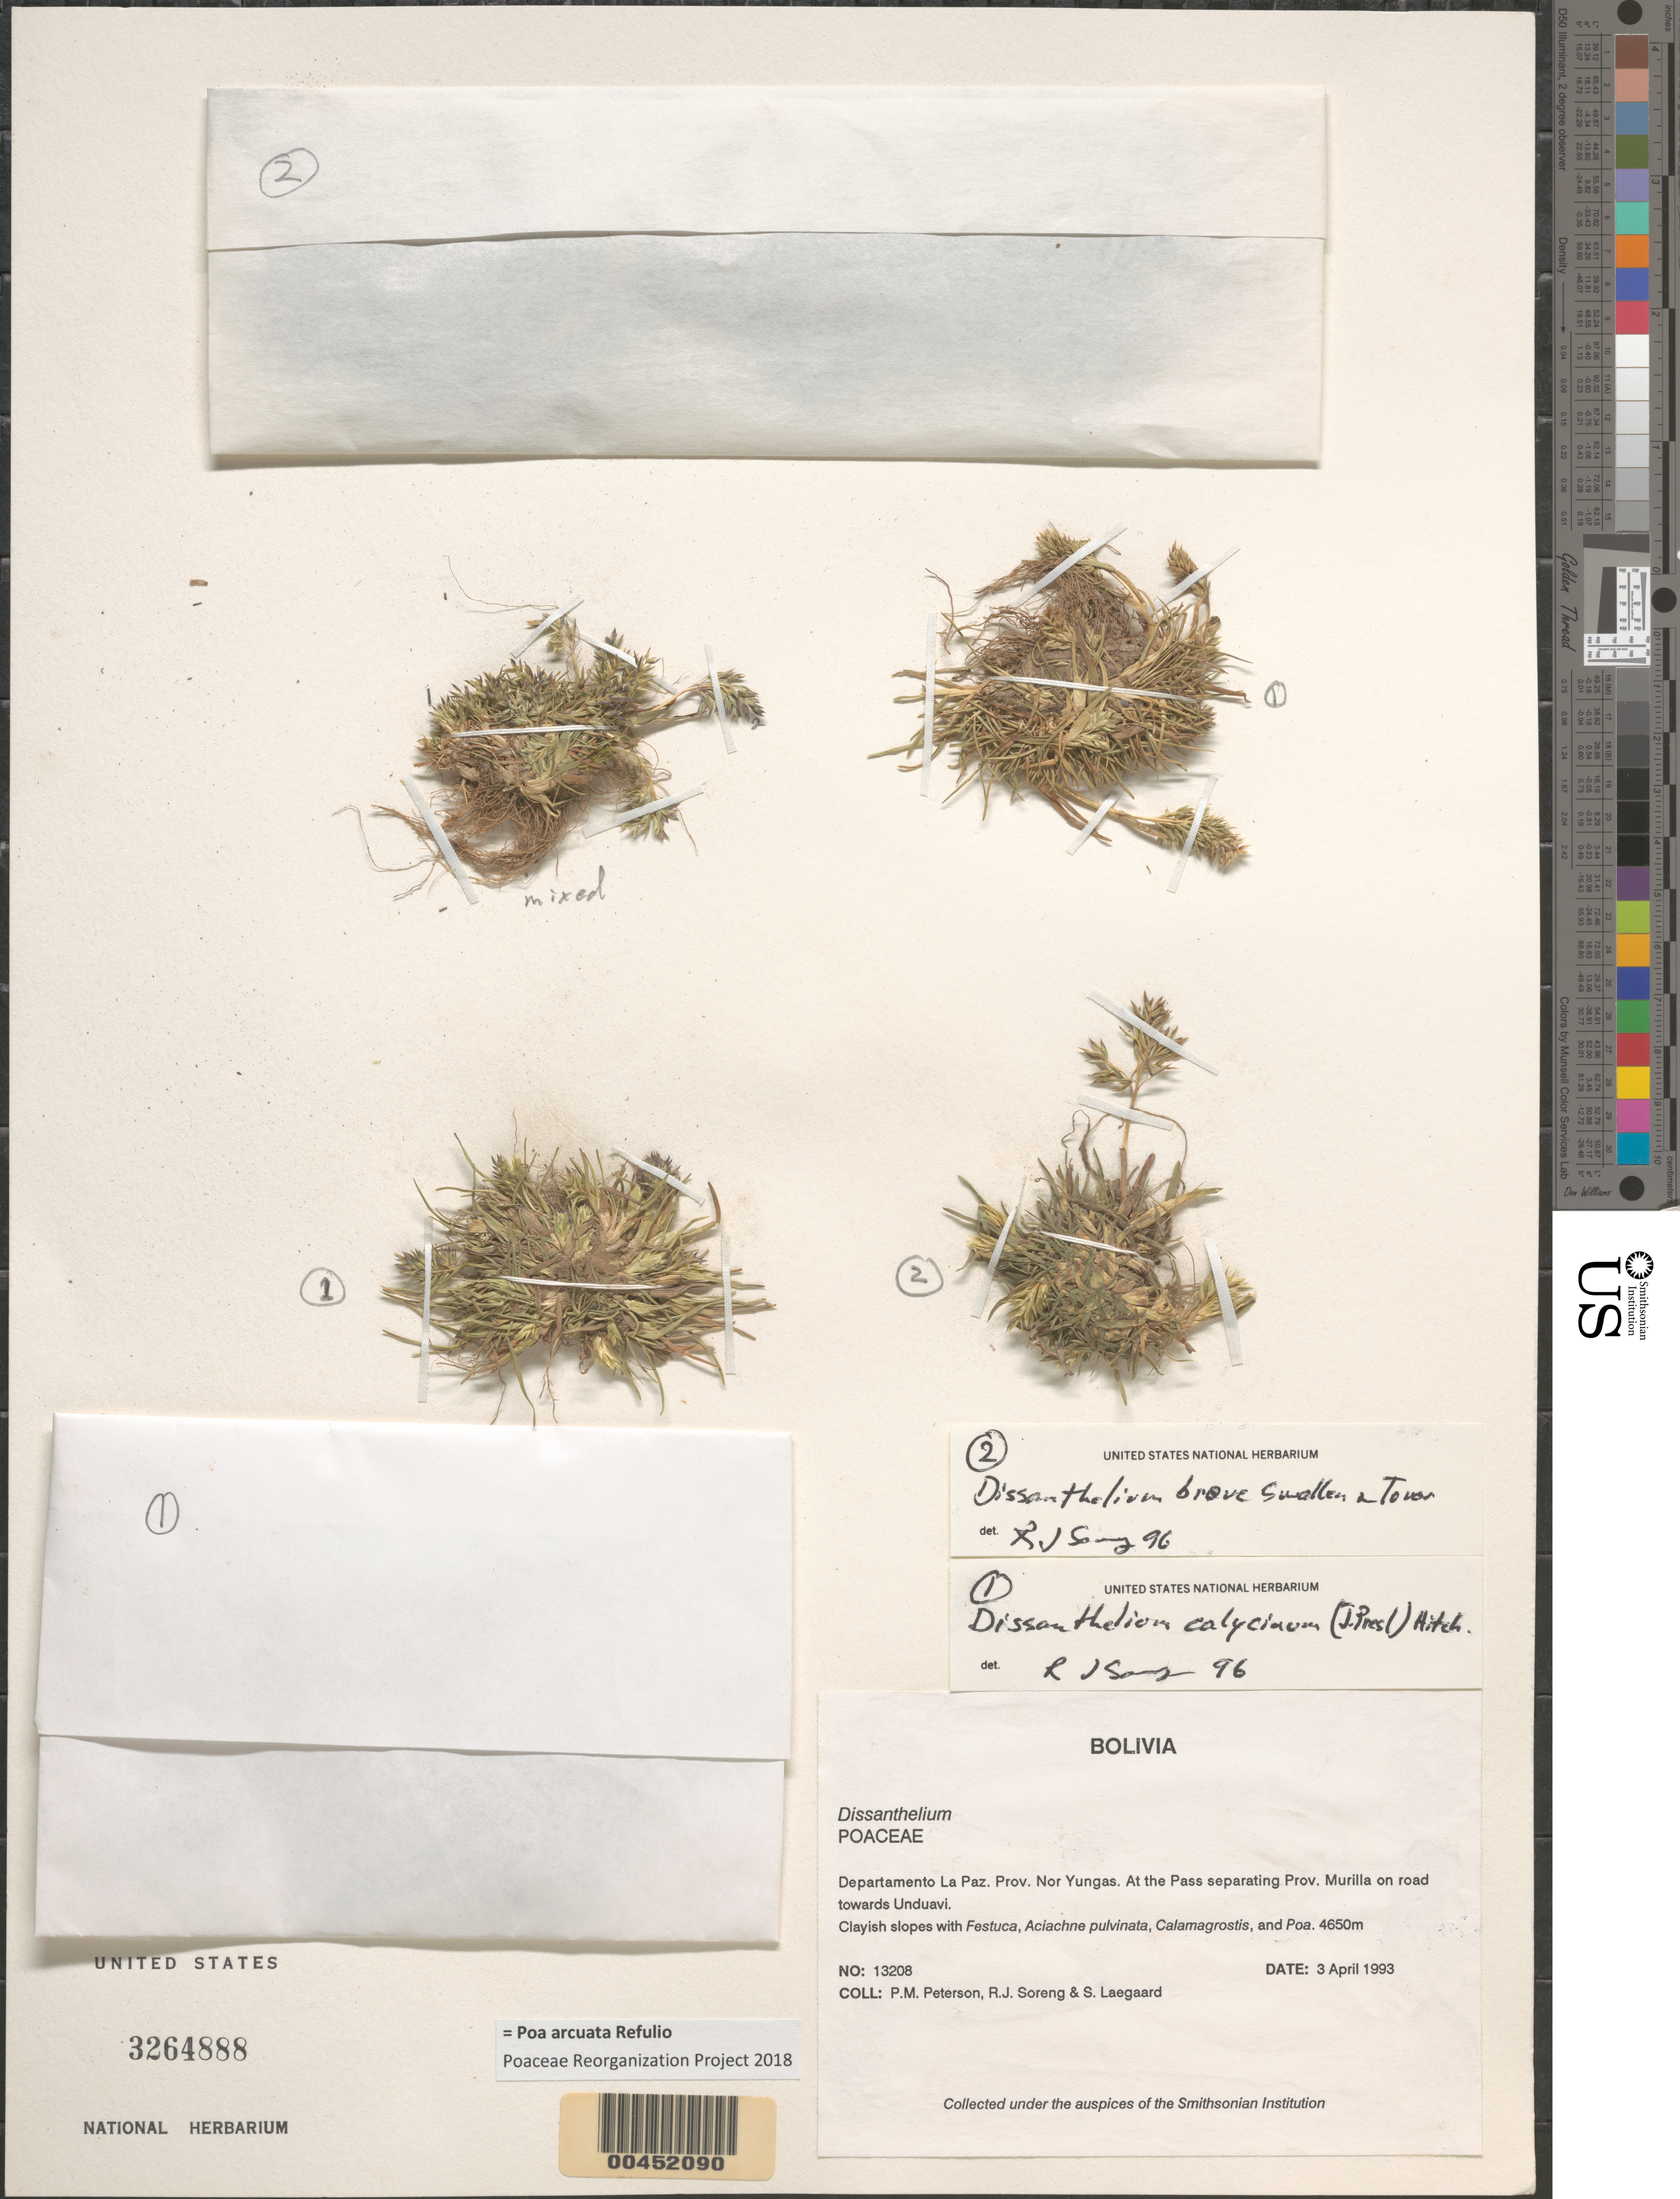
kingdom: Plantae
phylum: Tracheophyta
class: Liliopsida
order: Poales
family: Poaceae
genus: Poa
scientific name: Poa arcuata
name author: Refulio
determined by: Poaceae Reorganization Project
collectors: P. M. Peterson, R. J. Soreng & S. Lægaard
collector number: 13208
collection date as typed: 03 Apr 1993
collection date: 1993-04-03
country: Bolivia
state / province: La Paz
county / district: Nor Yungas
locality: At the Pass separating Prov. Murilla on road towards Unduavi.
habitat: Clayish slopes with Festuca, Aciachne pulvinata, Calamagrostis, and Poa.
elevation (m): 4650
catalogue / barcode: US 3264888